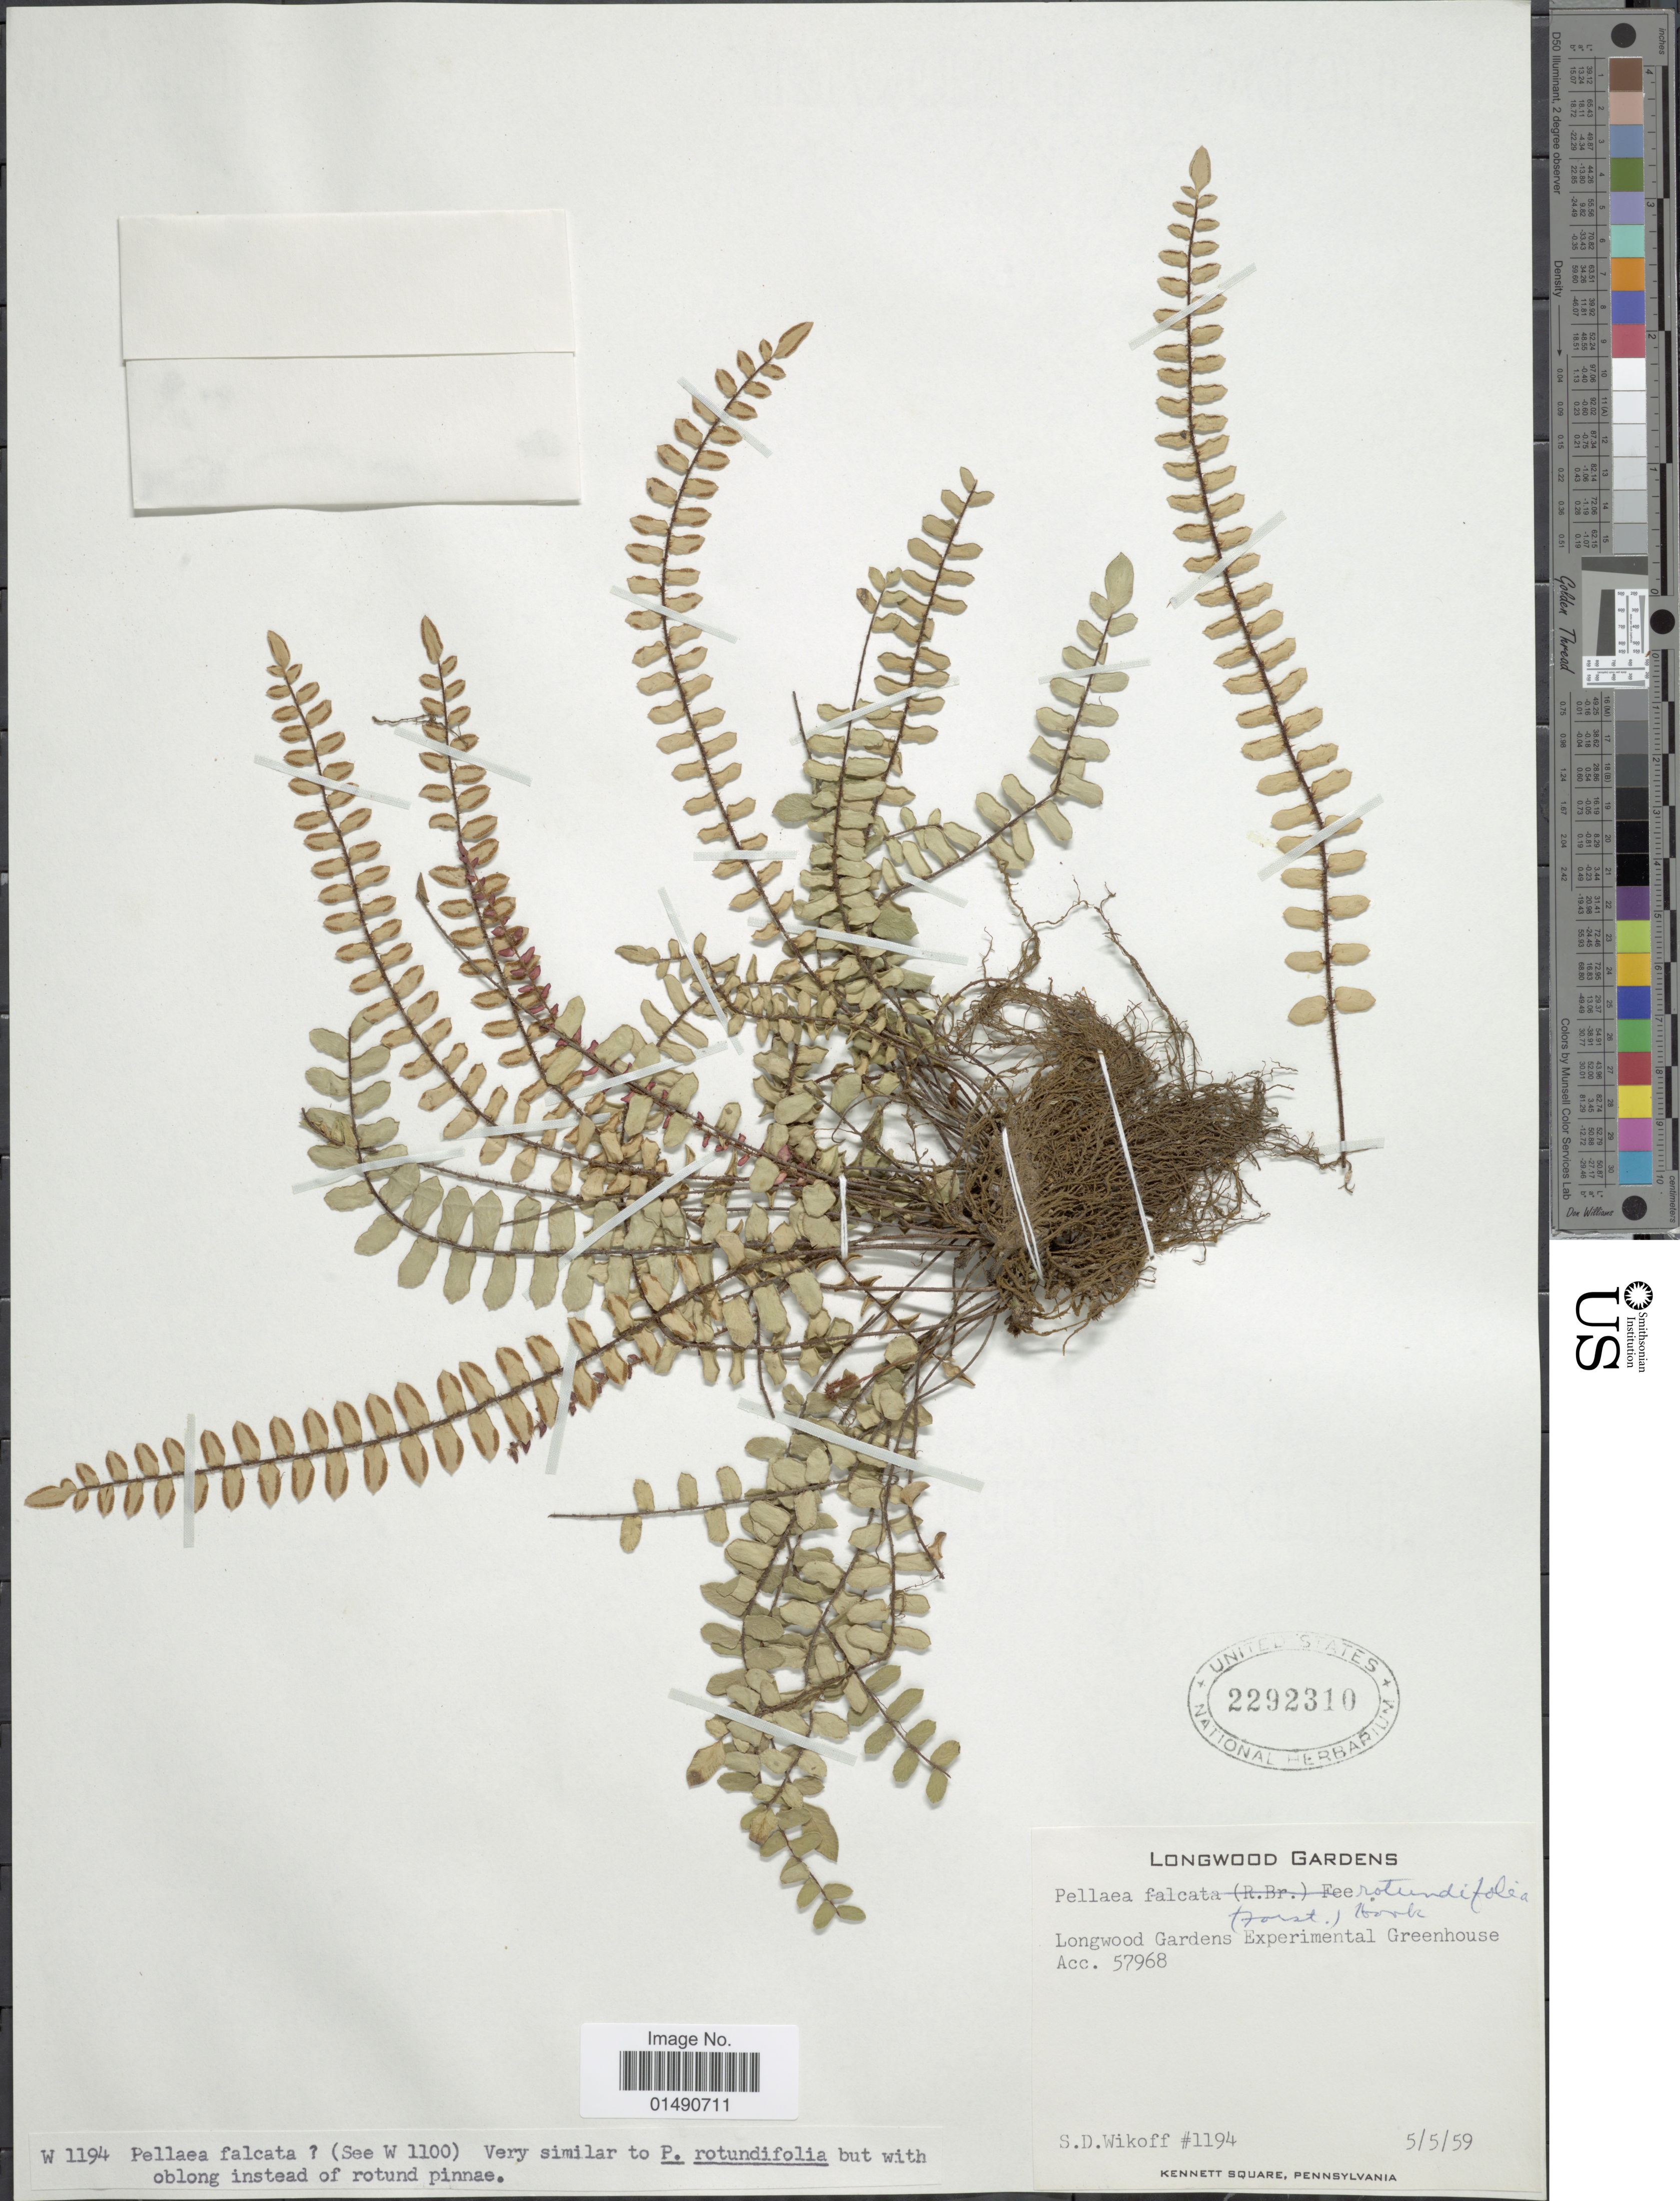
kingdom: Plantae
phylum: Tracheophyta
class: Polypodiopsida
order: Polypodiales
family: Pteridaceae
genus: Pellaea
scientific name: Pellaea rotundifolia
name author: Hook.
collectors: S. Wikoff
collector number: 1194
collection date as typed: Transcribed d/m/y: 5/5/59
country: United States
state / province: Pennsylvania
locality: Kennett Square, Longwood Gardens Experimental Greenhouse Acc. 57968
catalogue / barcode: US 2292310